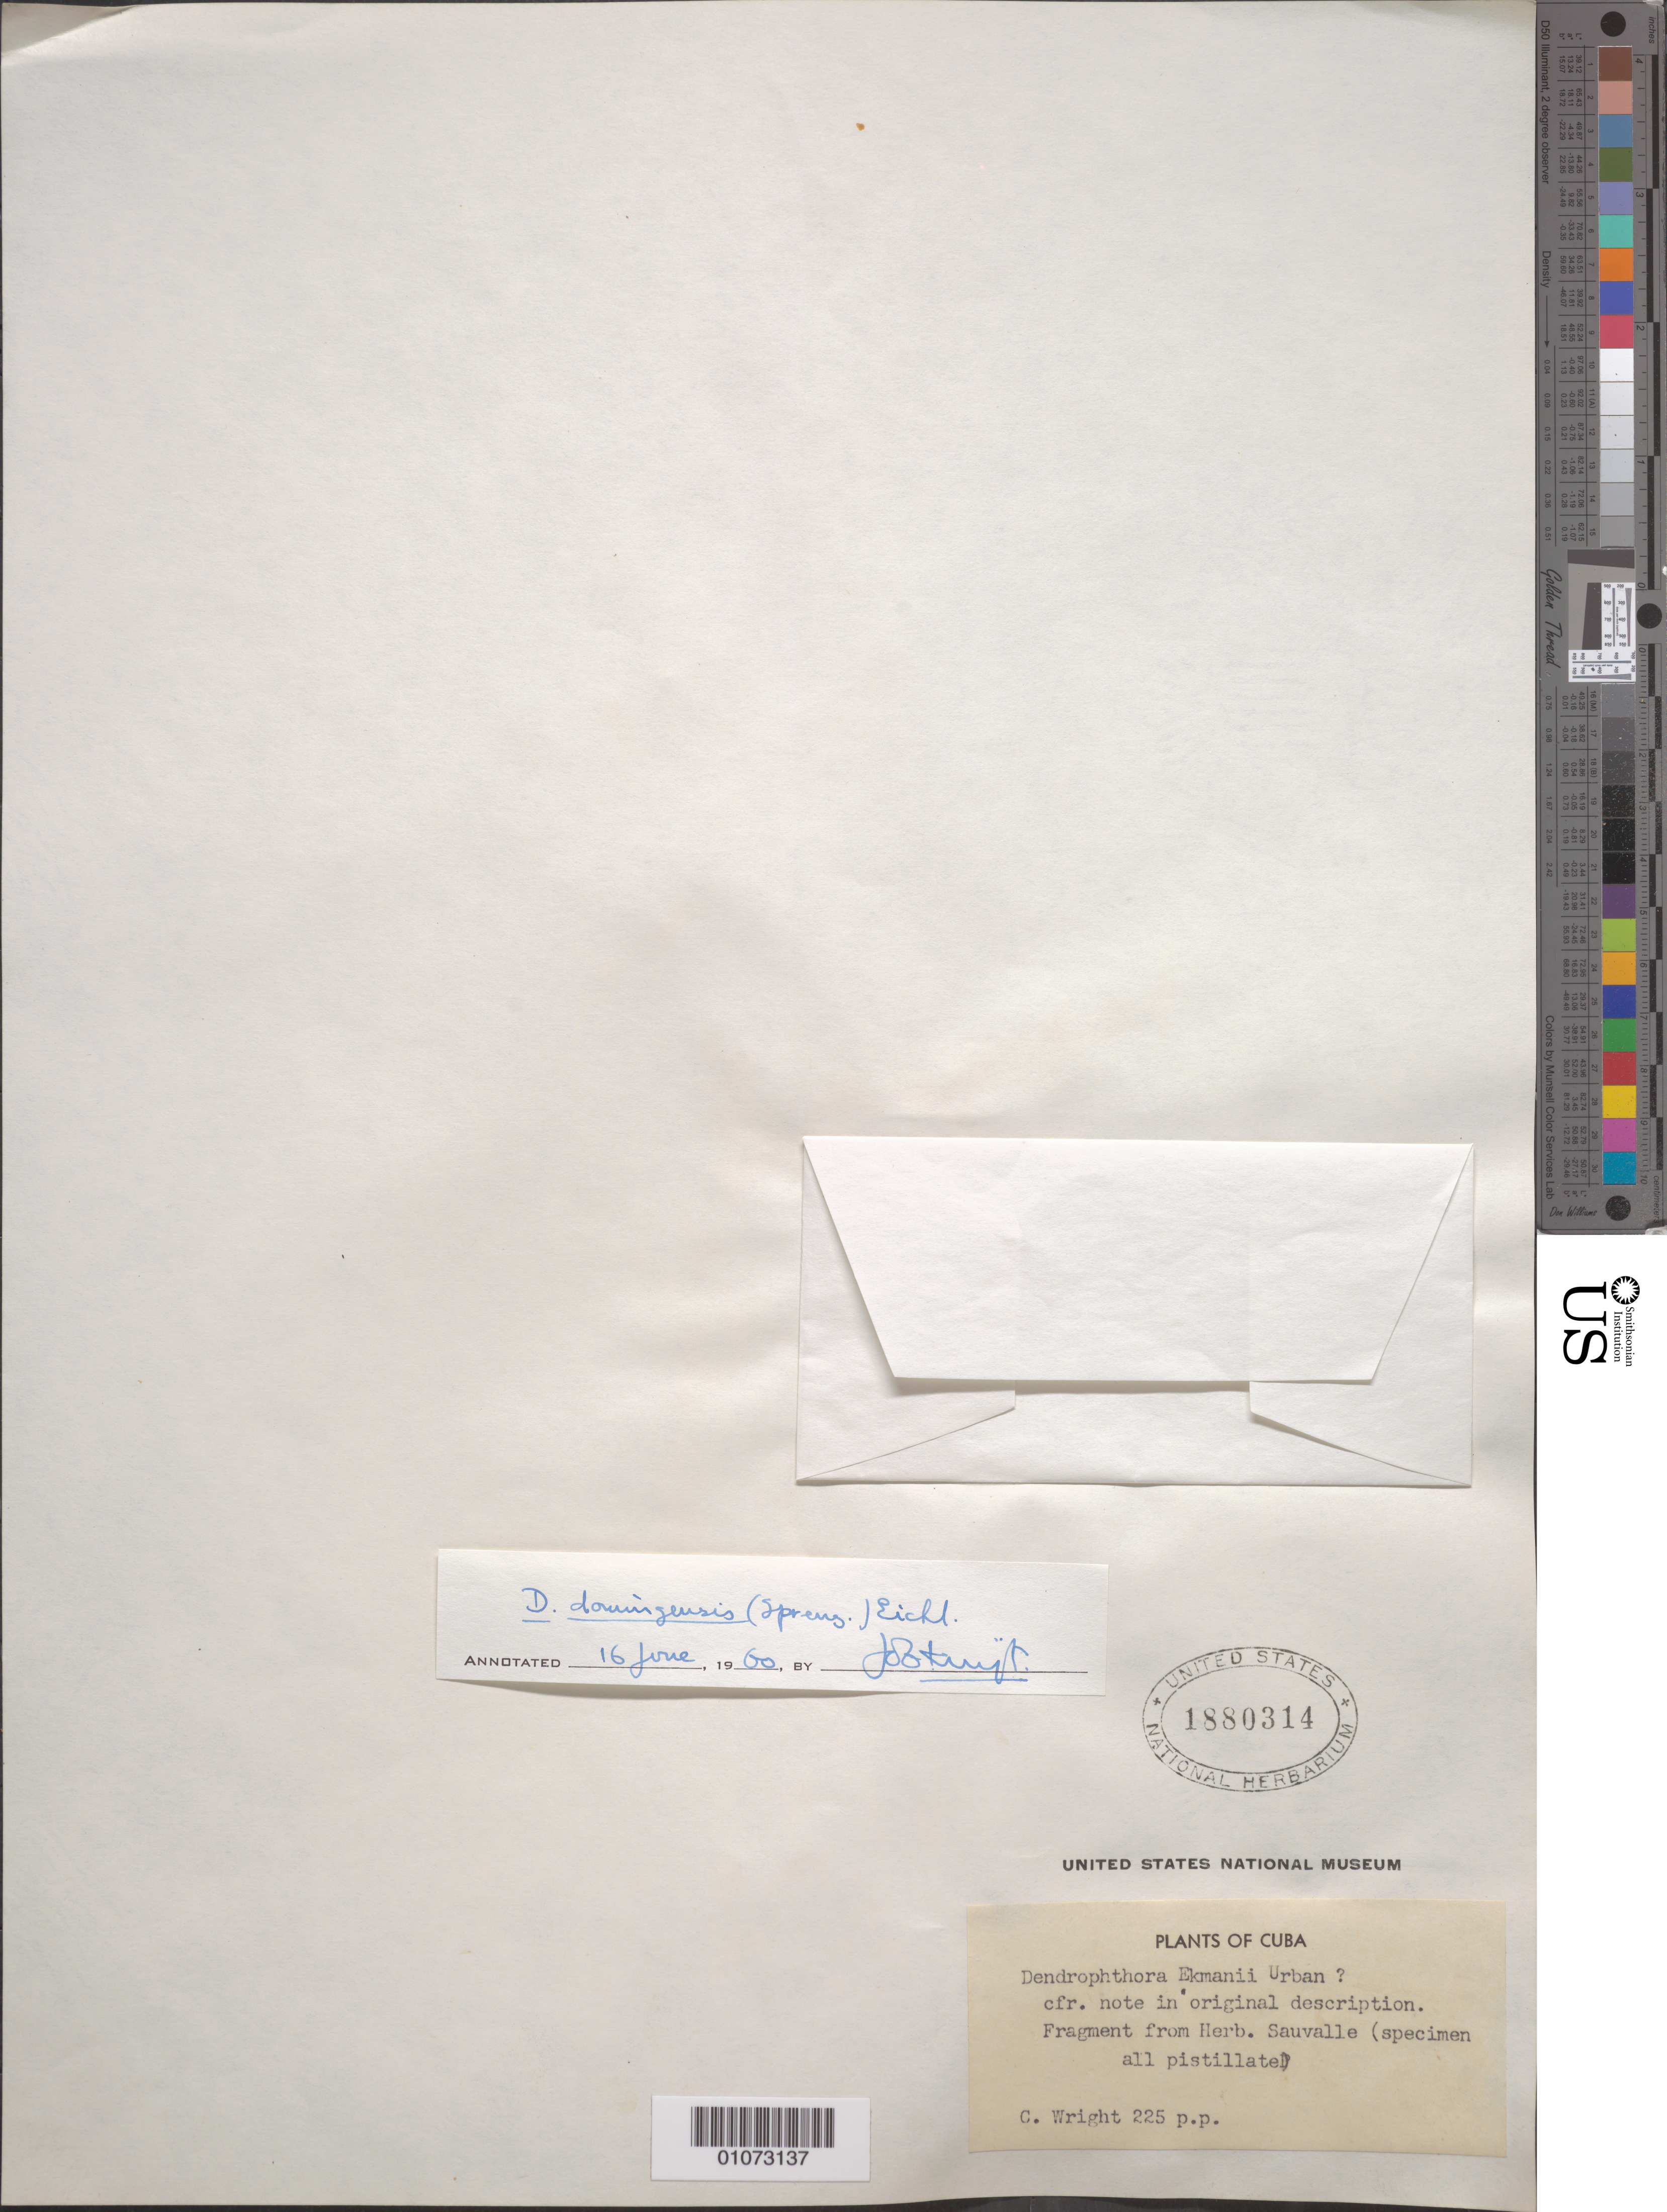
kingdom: Plantae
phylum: Tracheophyta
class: Magnoliopsida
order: Santalales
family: Viscaceae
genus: Dendrophthora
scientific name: Dendrophthora domingensis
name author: (Spreng.) Eichler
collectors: C. Wright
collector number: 225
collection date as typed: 1800 to 1899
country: Cuba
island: Cuba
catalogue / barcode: US 1880314